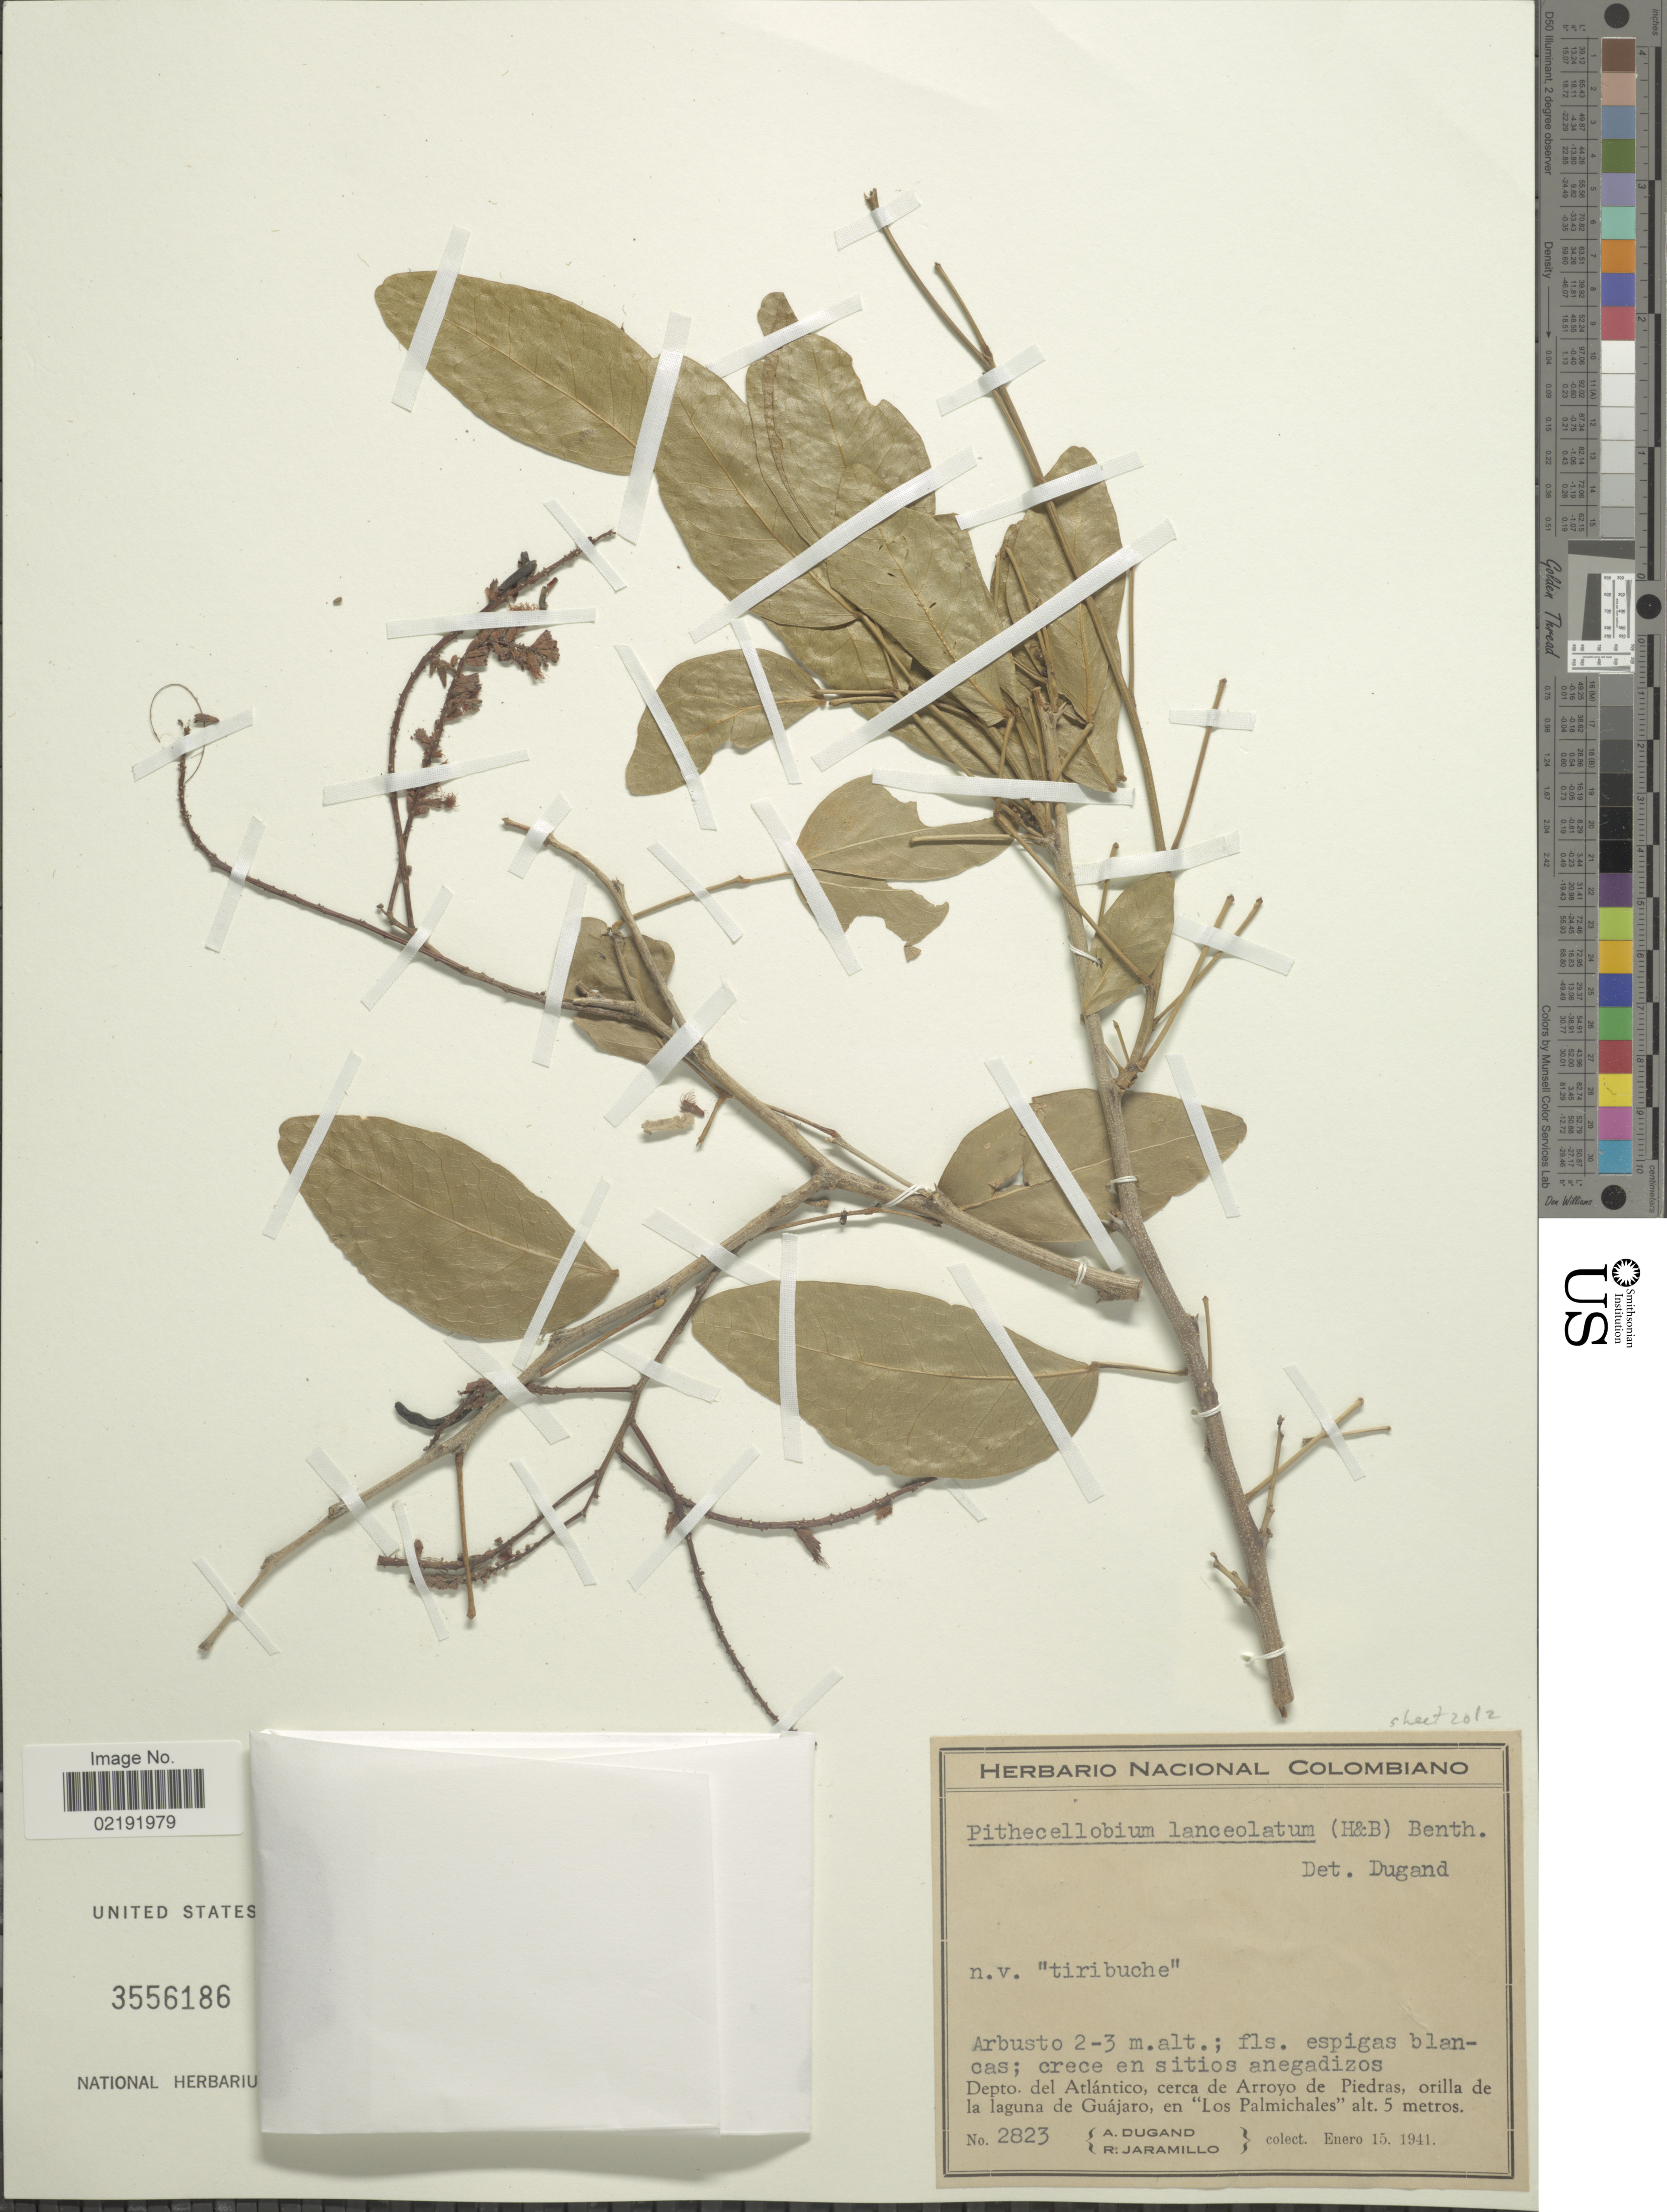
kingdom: Plantae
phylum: Tracheophyta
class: Magnoliopsida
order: Fabales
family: Fabaceae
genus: Pithecellobium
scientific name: Pithecellobium lanceolatum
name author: (Humb. & Bonpl. ex Willd.) Benth.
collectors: A. Dugand & R. Jaramillo M.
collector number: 2823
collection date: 1941-01-15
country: Colombia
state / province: Atlántico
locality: Depto. del Atlántico, cerca de Arroyo de Piedras, orilla de la laguna de Guájaro, en "Los Palmichales"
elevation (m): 5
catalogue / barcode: US 3556186